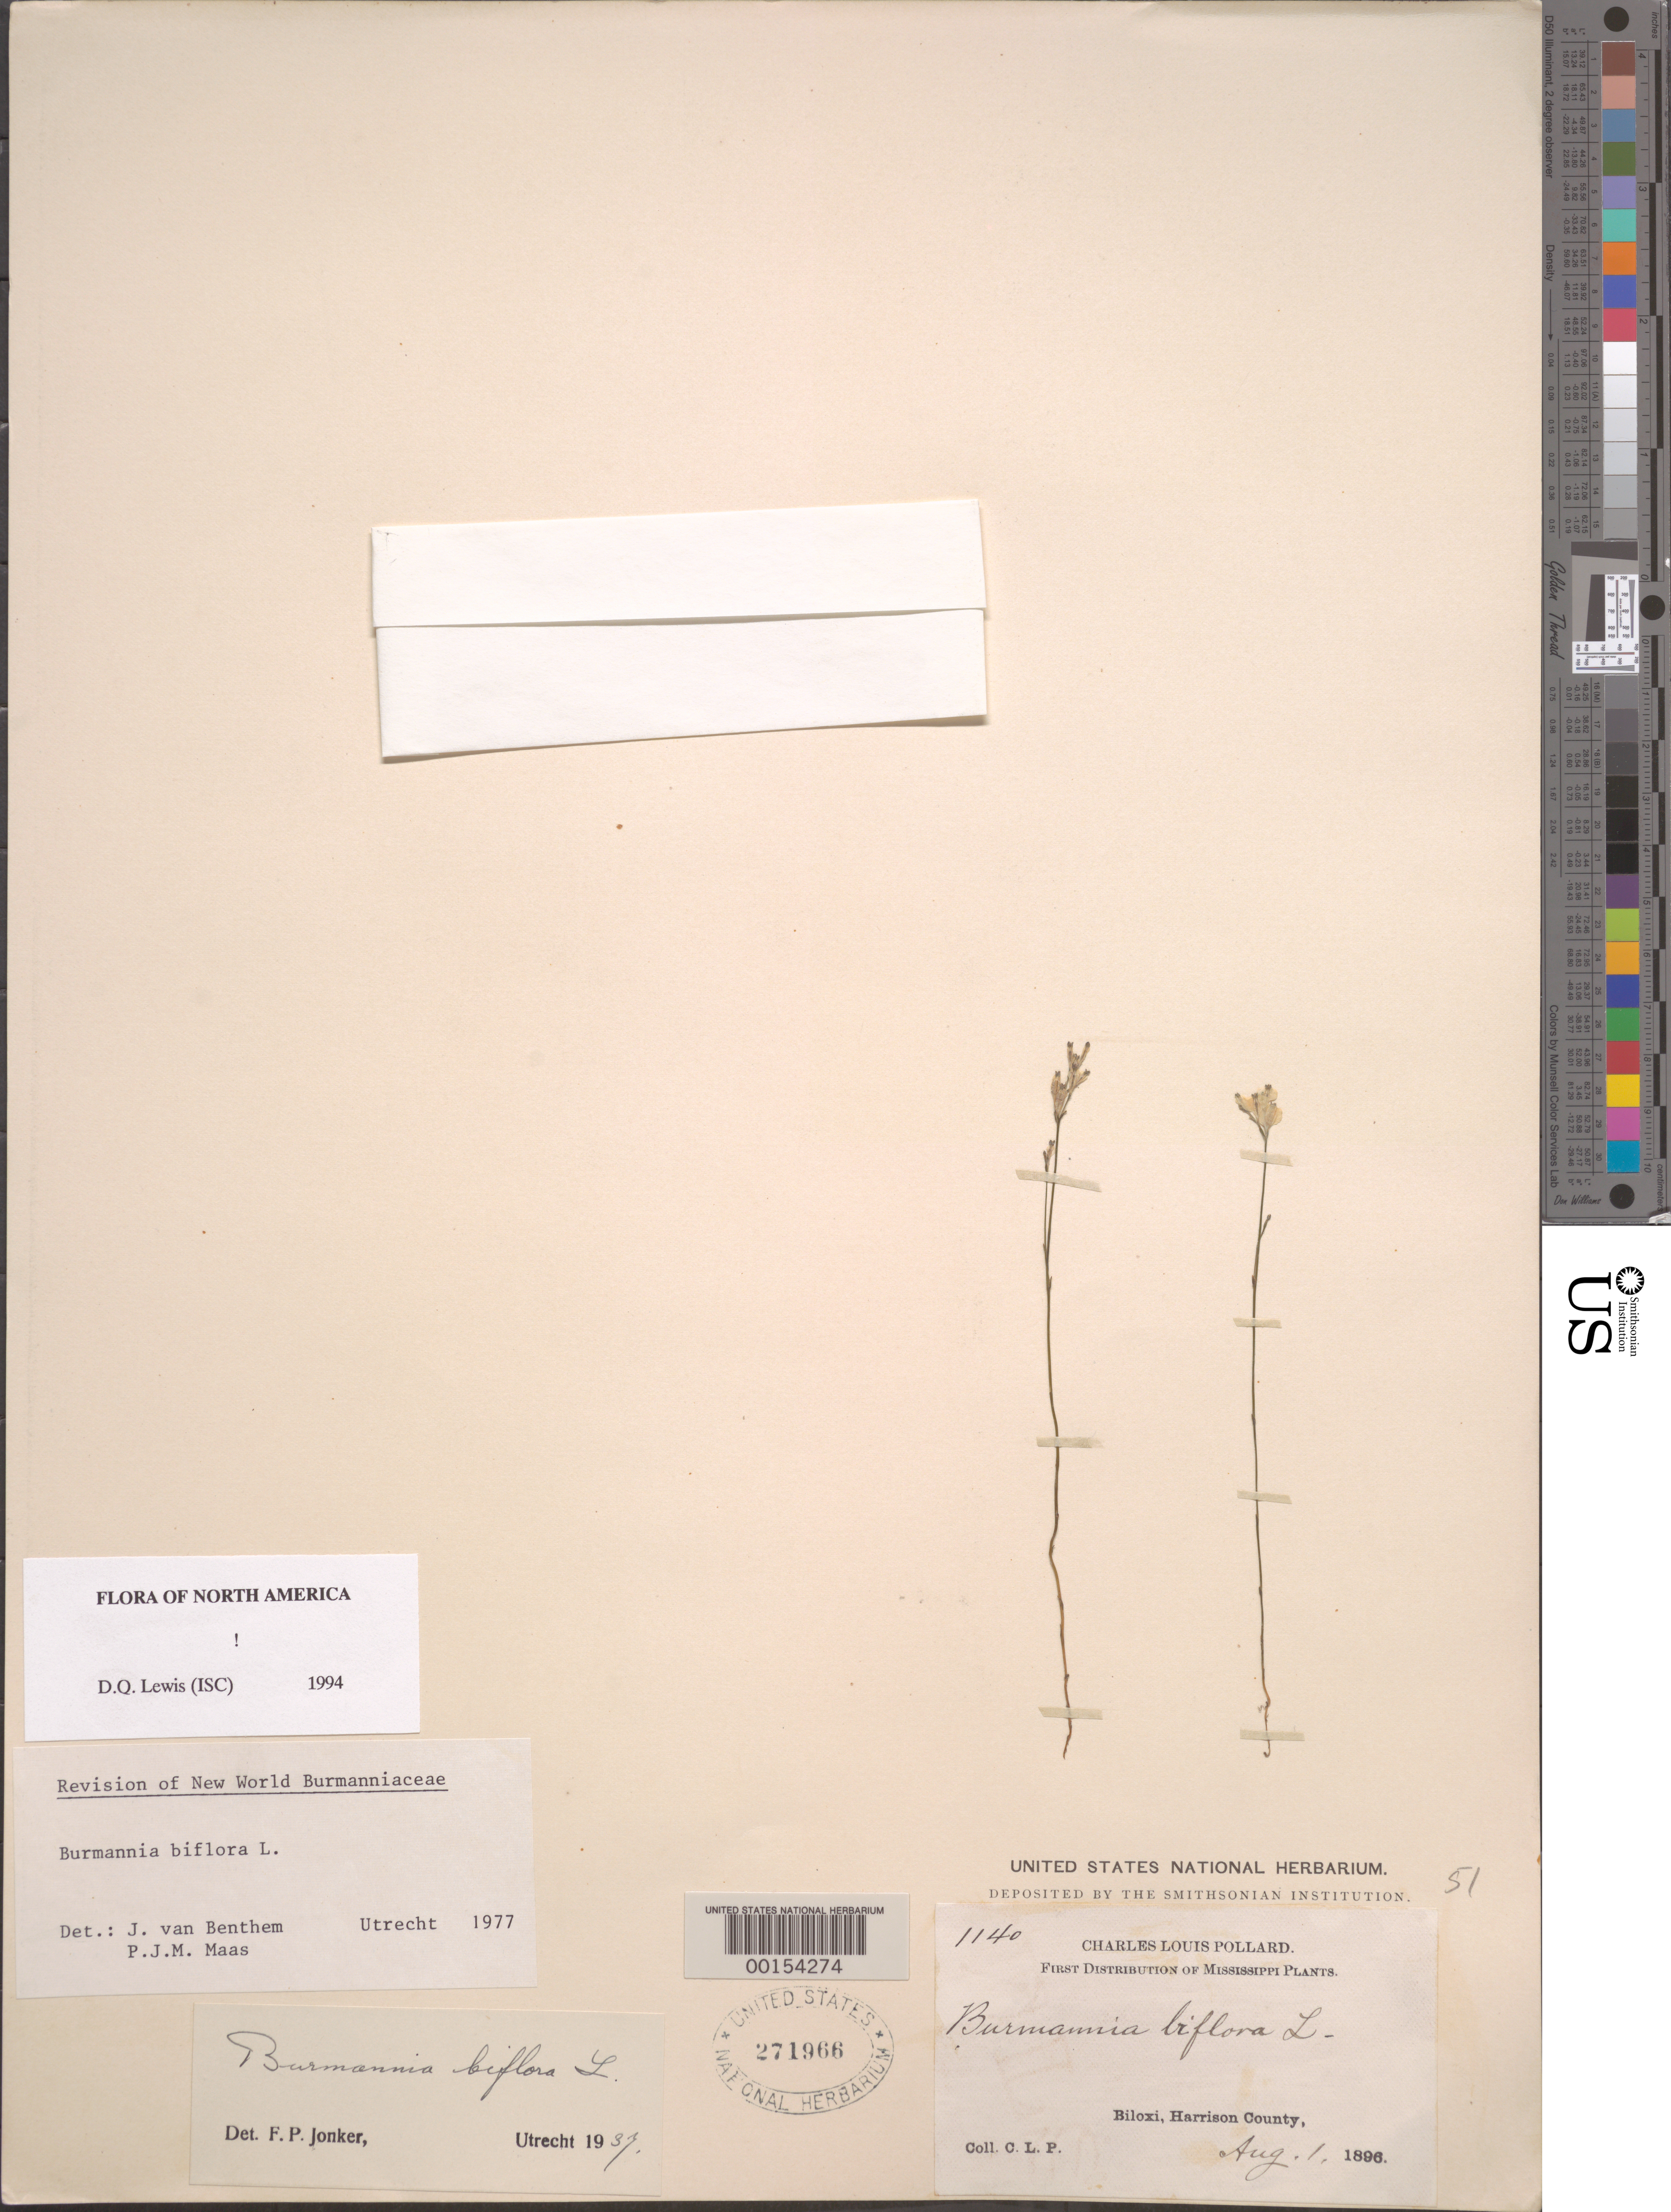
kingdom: Plantae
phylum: Tracheophyta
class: Liliopsida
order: Dioscoreales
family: Burmanniaceae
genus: Burmannia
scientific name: Burmannia biflora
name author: L.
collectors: C. L. Pollard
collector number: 1140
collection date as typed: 01 Aug 1896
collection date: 1896-08-01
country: United States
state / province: Mississippi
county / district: Harrison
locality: Biloxi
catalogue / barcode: US 271966